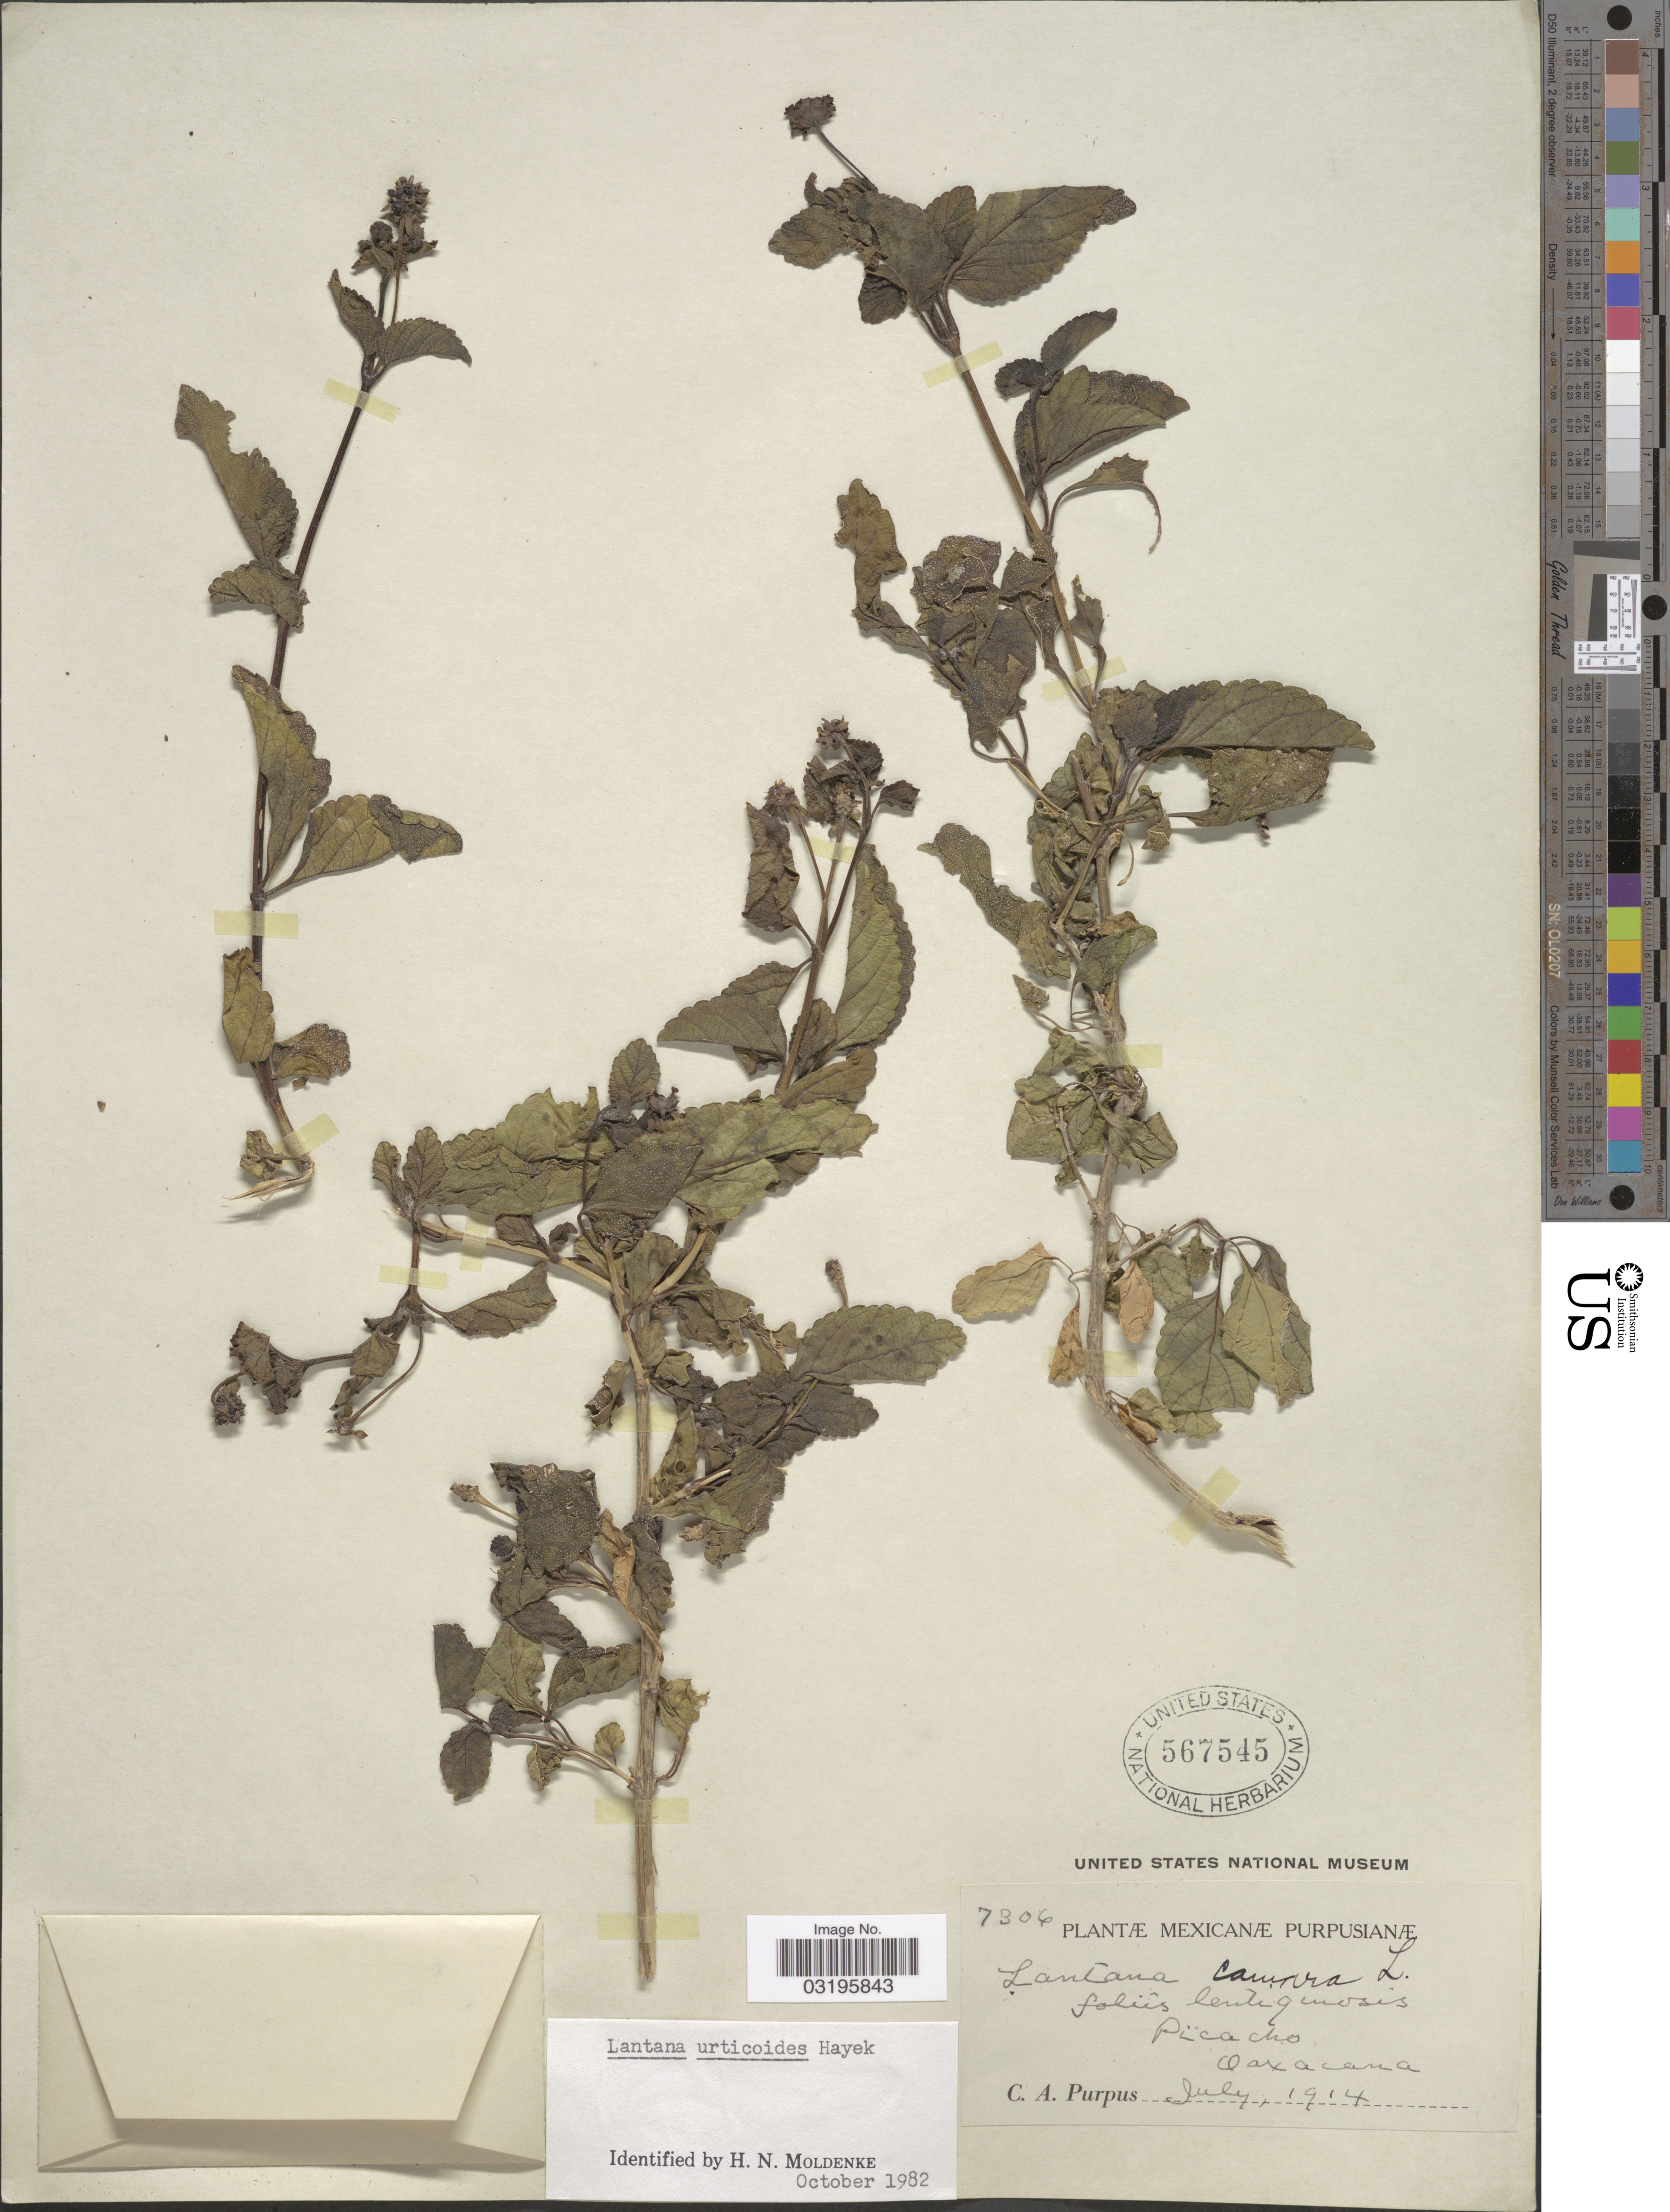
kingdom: Plantae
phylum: Tracheophyta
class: Magnoliopsida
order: Lamiales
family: Verbenaceae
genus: Lantana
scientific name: Lantana urticoides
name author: Hayek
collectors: C. A. Purpus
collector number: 7306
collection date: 1914-07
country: Mexico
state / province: Oaxaca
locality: Picacho.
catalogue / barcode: US 567545